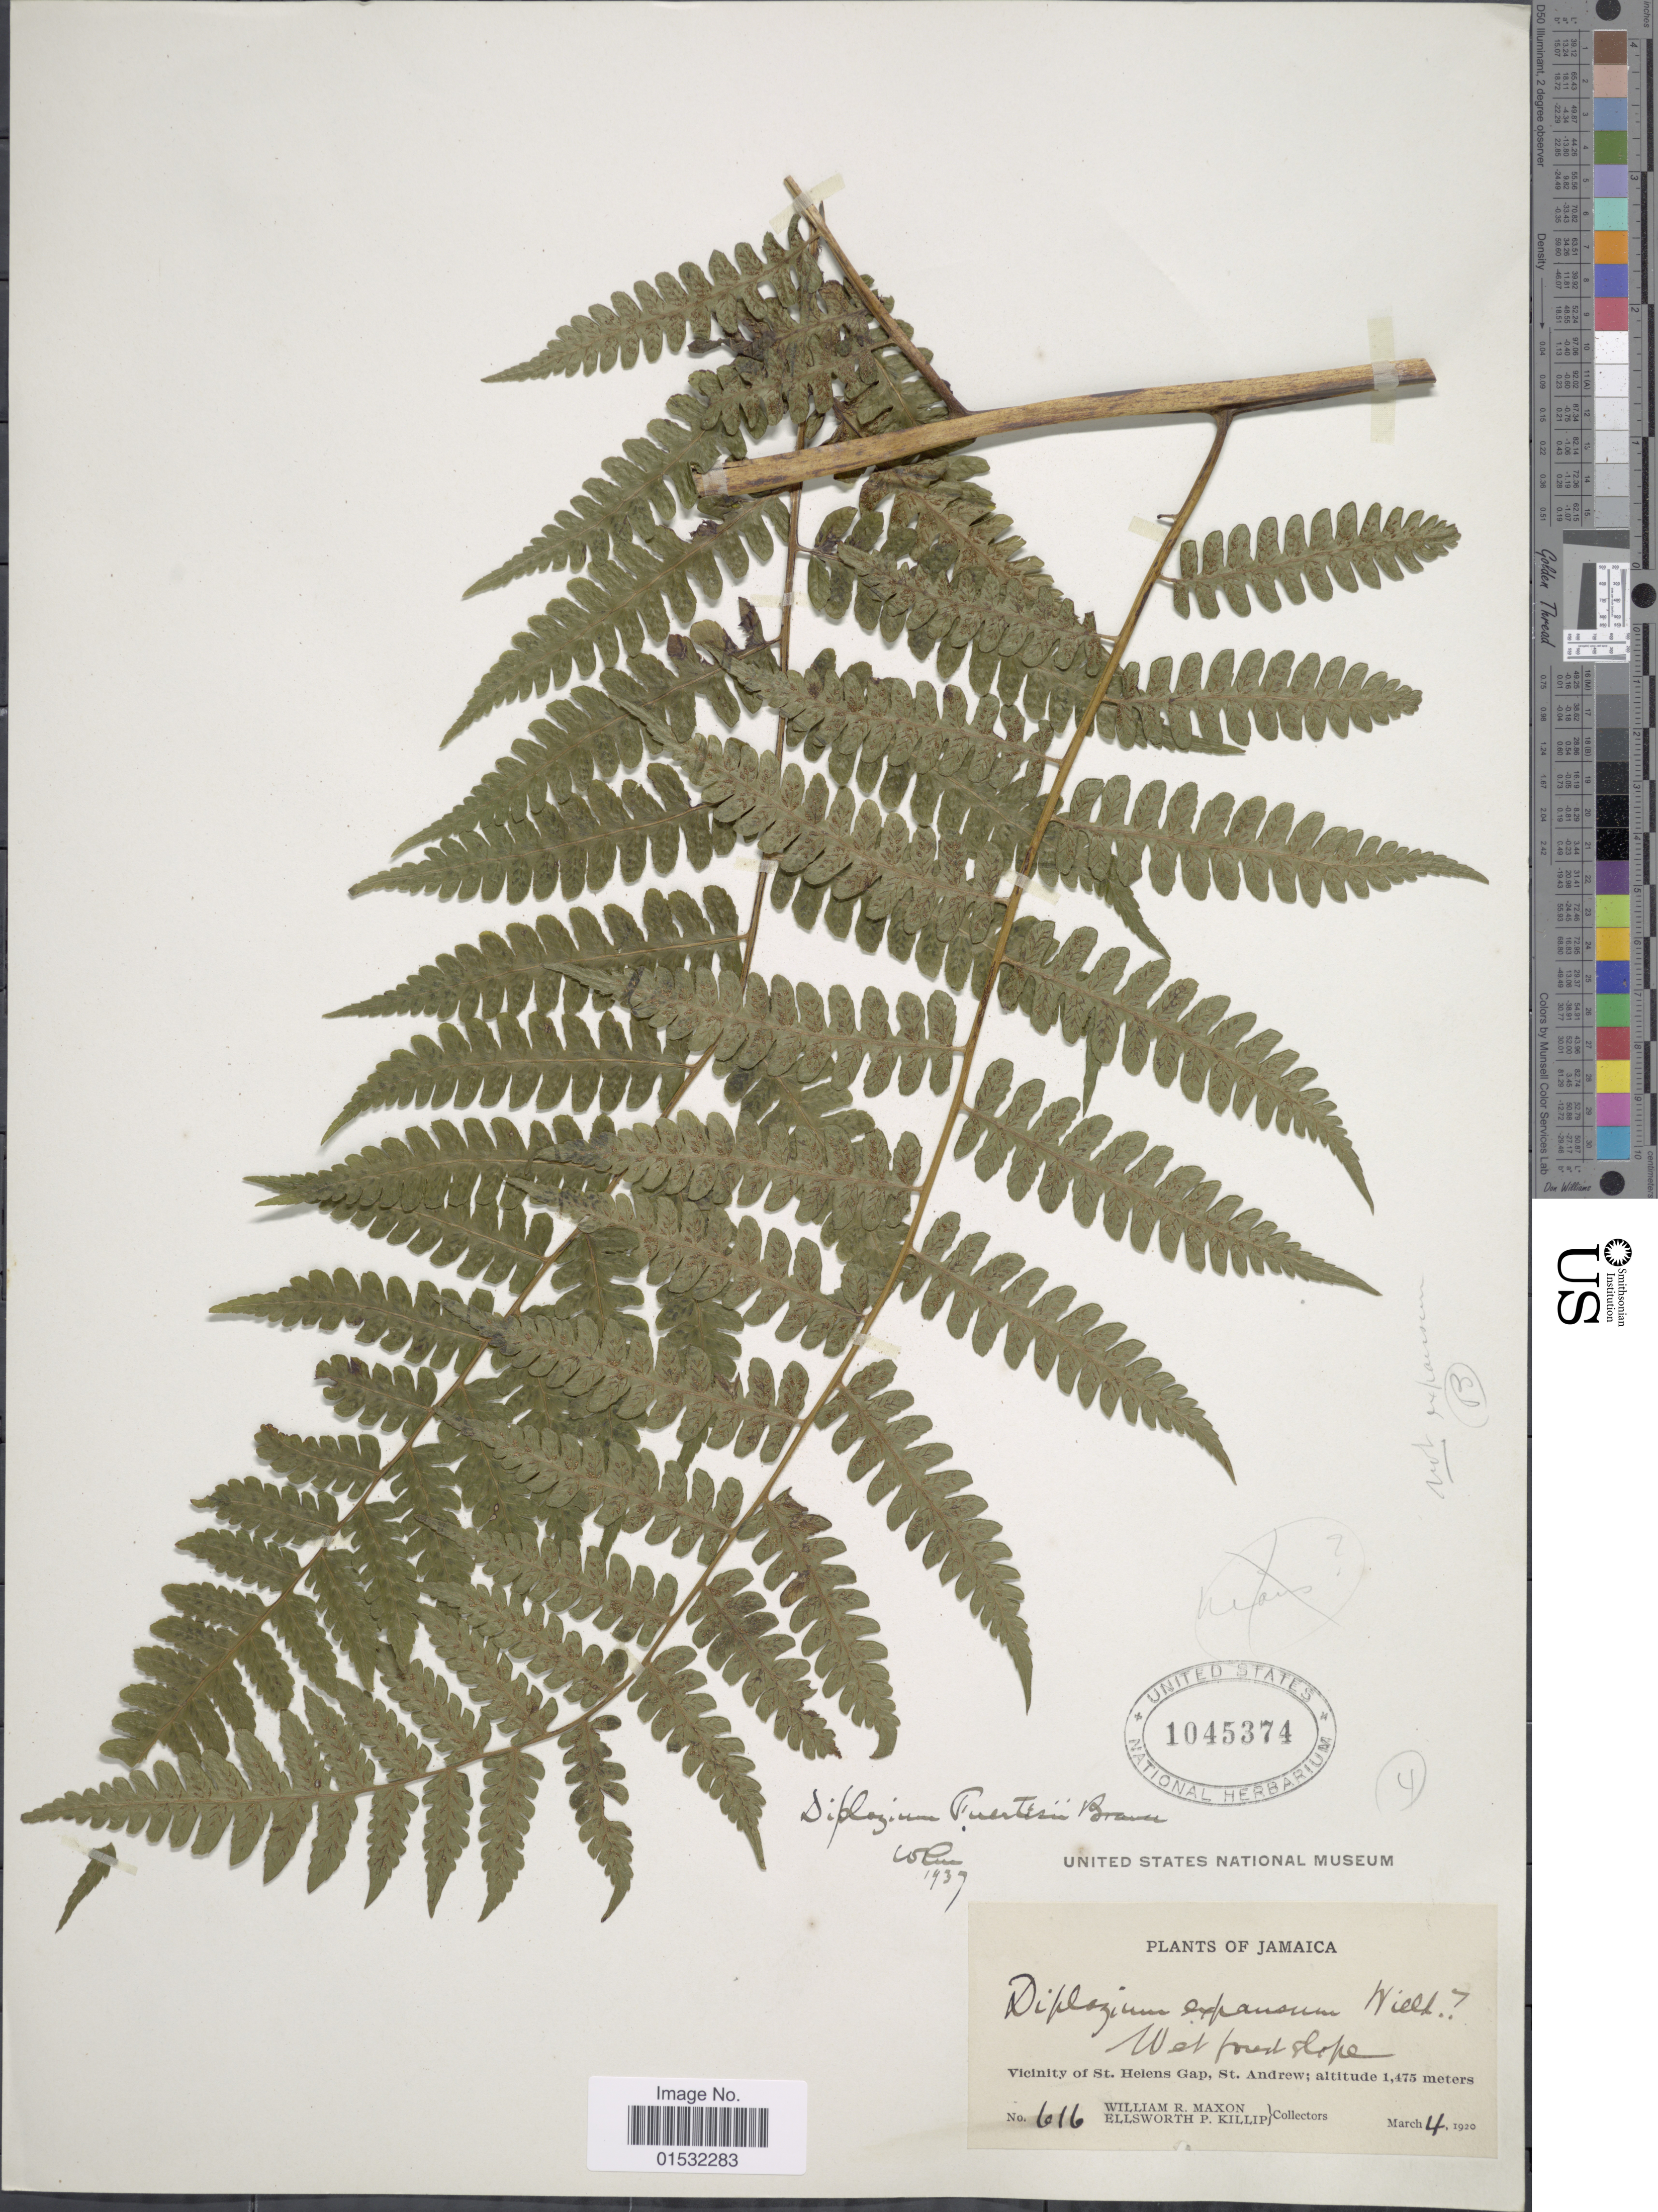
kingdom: Plantae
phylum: Tracheophyta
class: Polypodiopsida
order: Polypodiales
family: Athyriaceae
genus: Diplazium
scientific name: Diplazium fuertesii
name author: Brause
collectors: W. R. Maxon & E. P. Killip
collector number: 616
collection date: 1920-03-04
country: Jamaica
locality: Vicinity of St. Helen's Gap, St. Andrew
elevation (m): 1475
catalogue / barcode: US 1045374